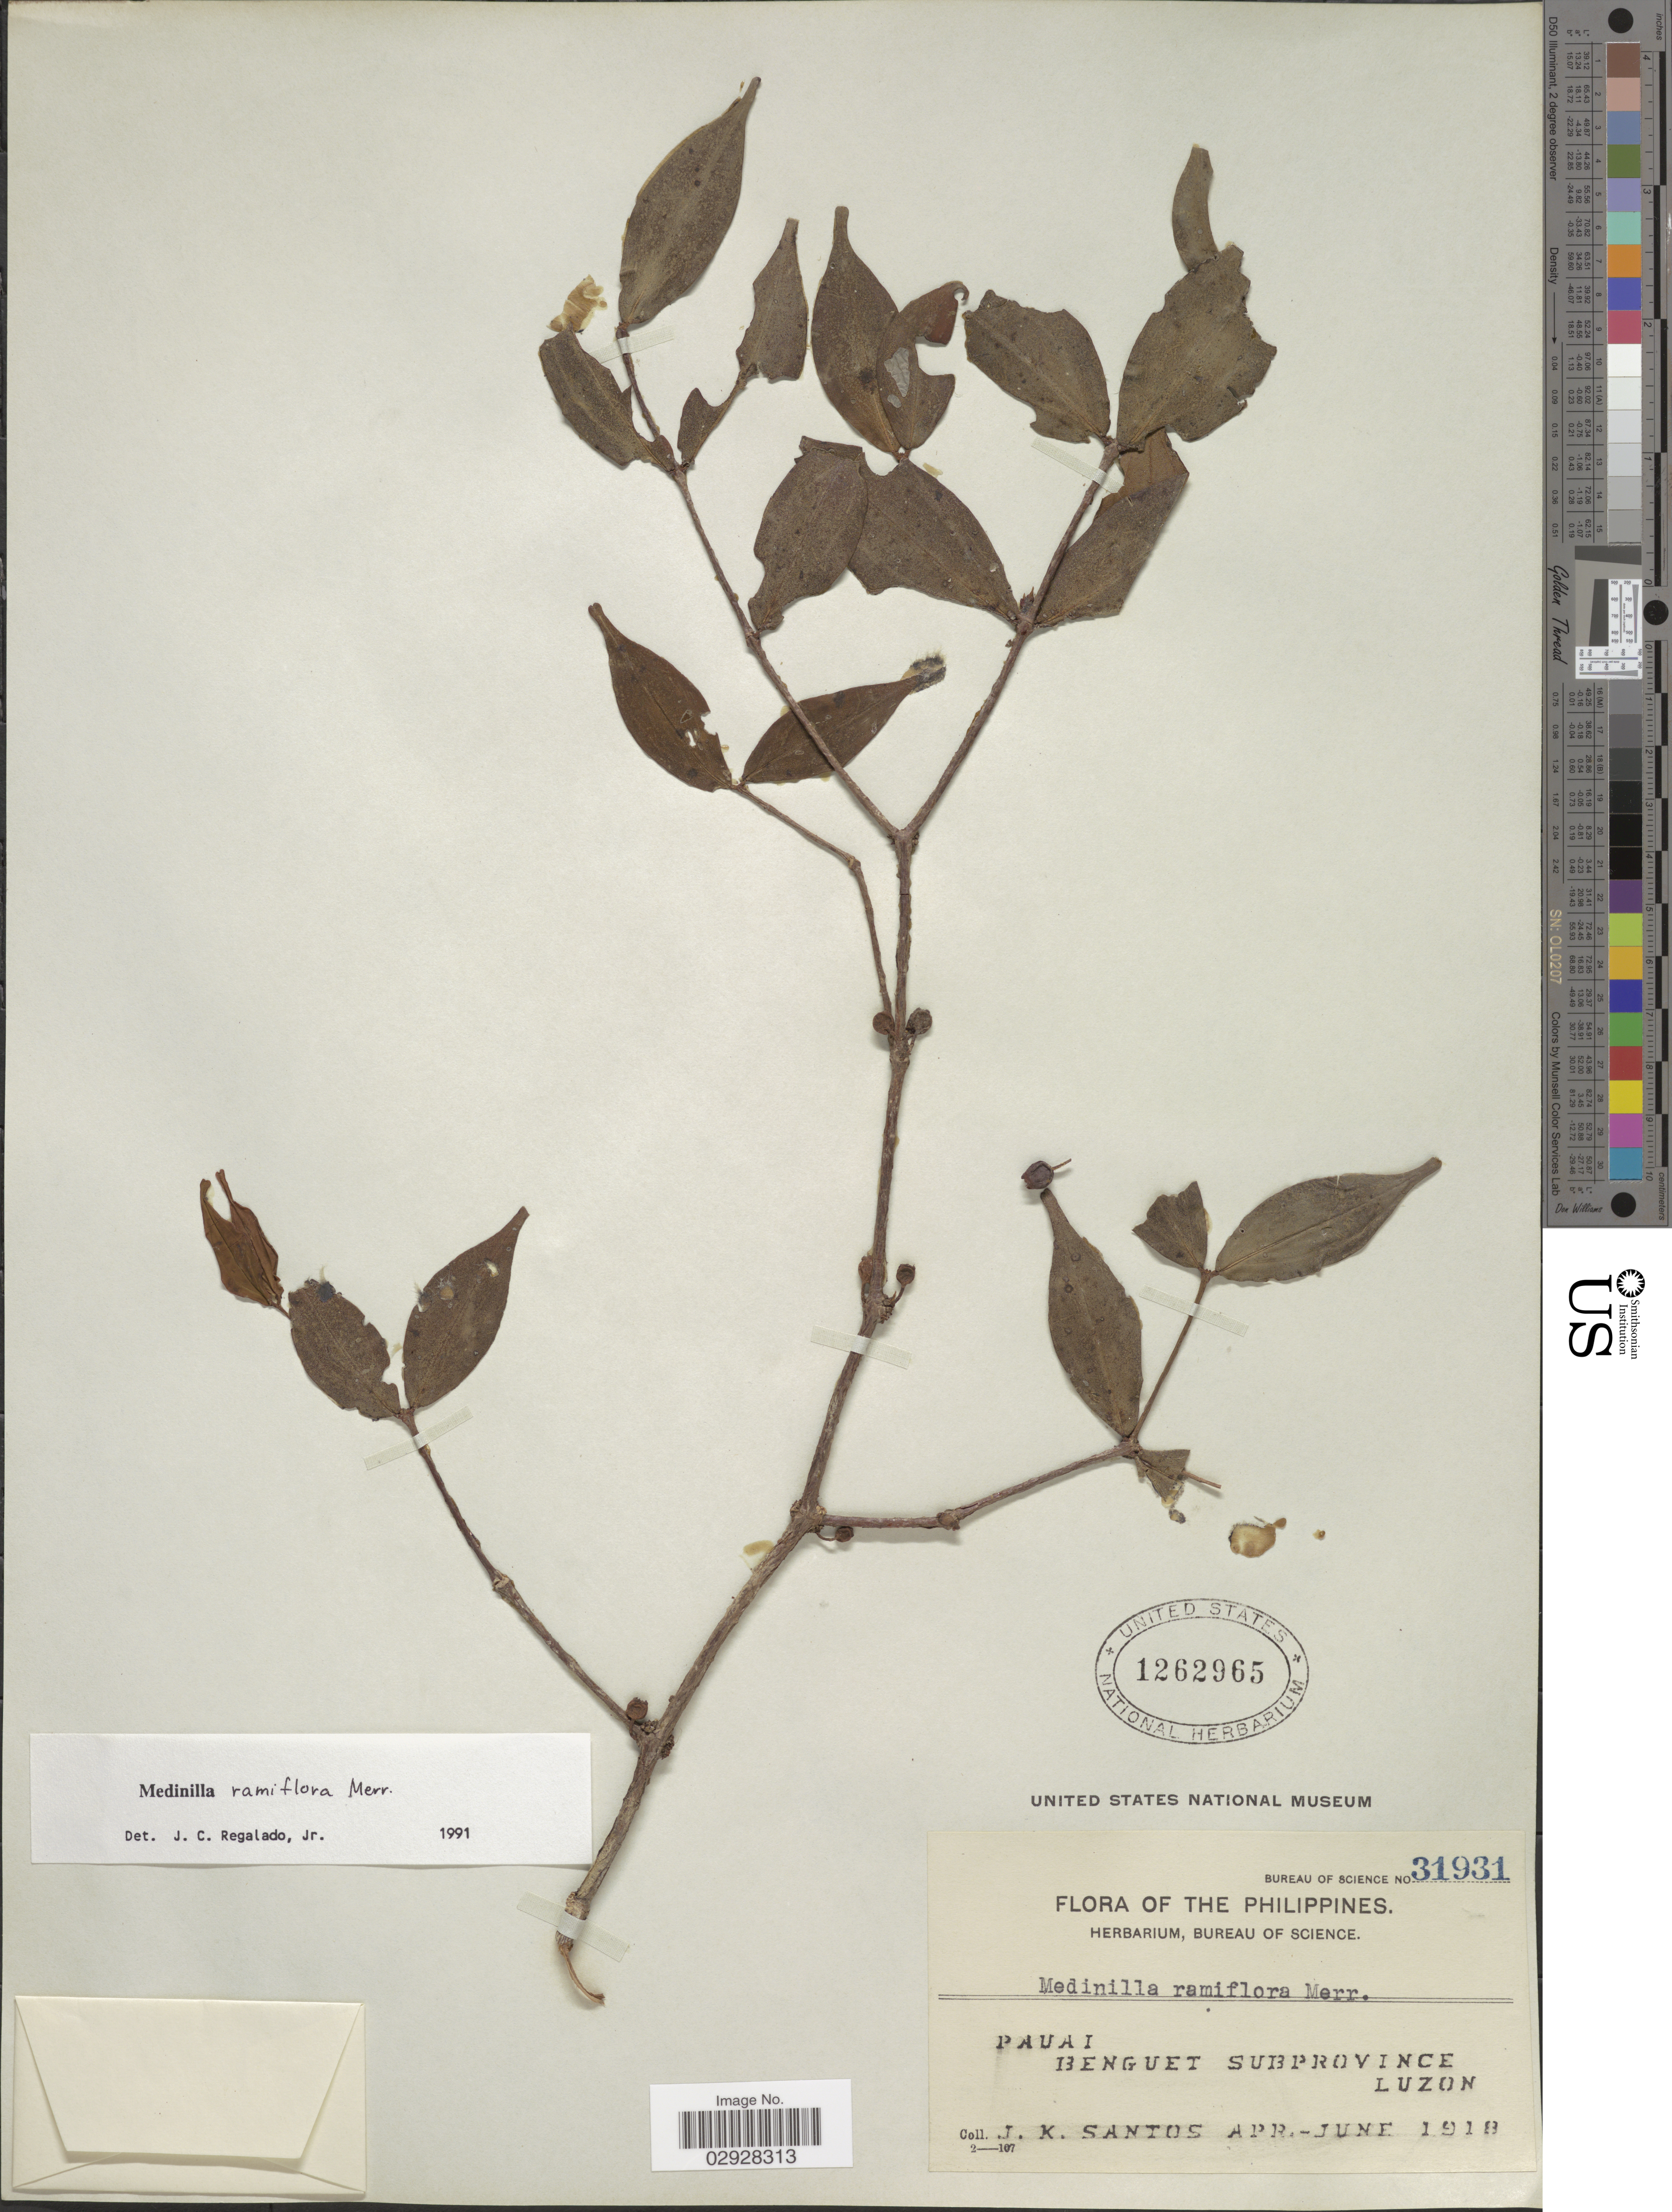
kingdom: Plantae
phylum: Tracheophyta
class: Magnoliopsida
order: Myrtales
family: Melastomataceae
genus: Medinilla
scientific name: Medinilla ramiflora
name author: Merr.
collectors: J. K. Santos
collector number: Bureau of Science 31931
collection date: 1918-04/1918-06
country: Philippines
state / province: Cordillera (Administrative Region)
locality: Pauai Benguet Subprovince Luzon.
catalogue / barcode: US 1262965